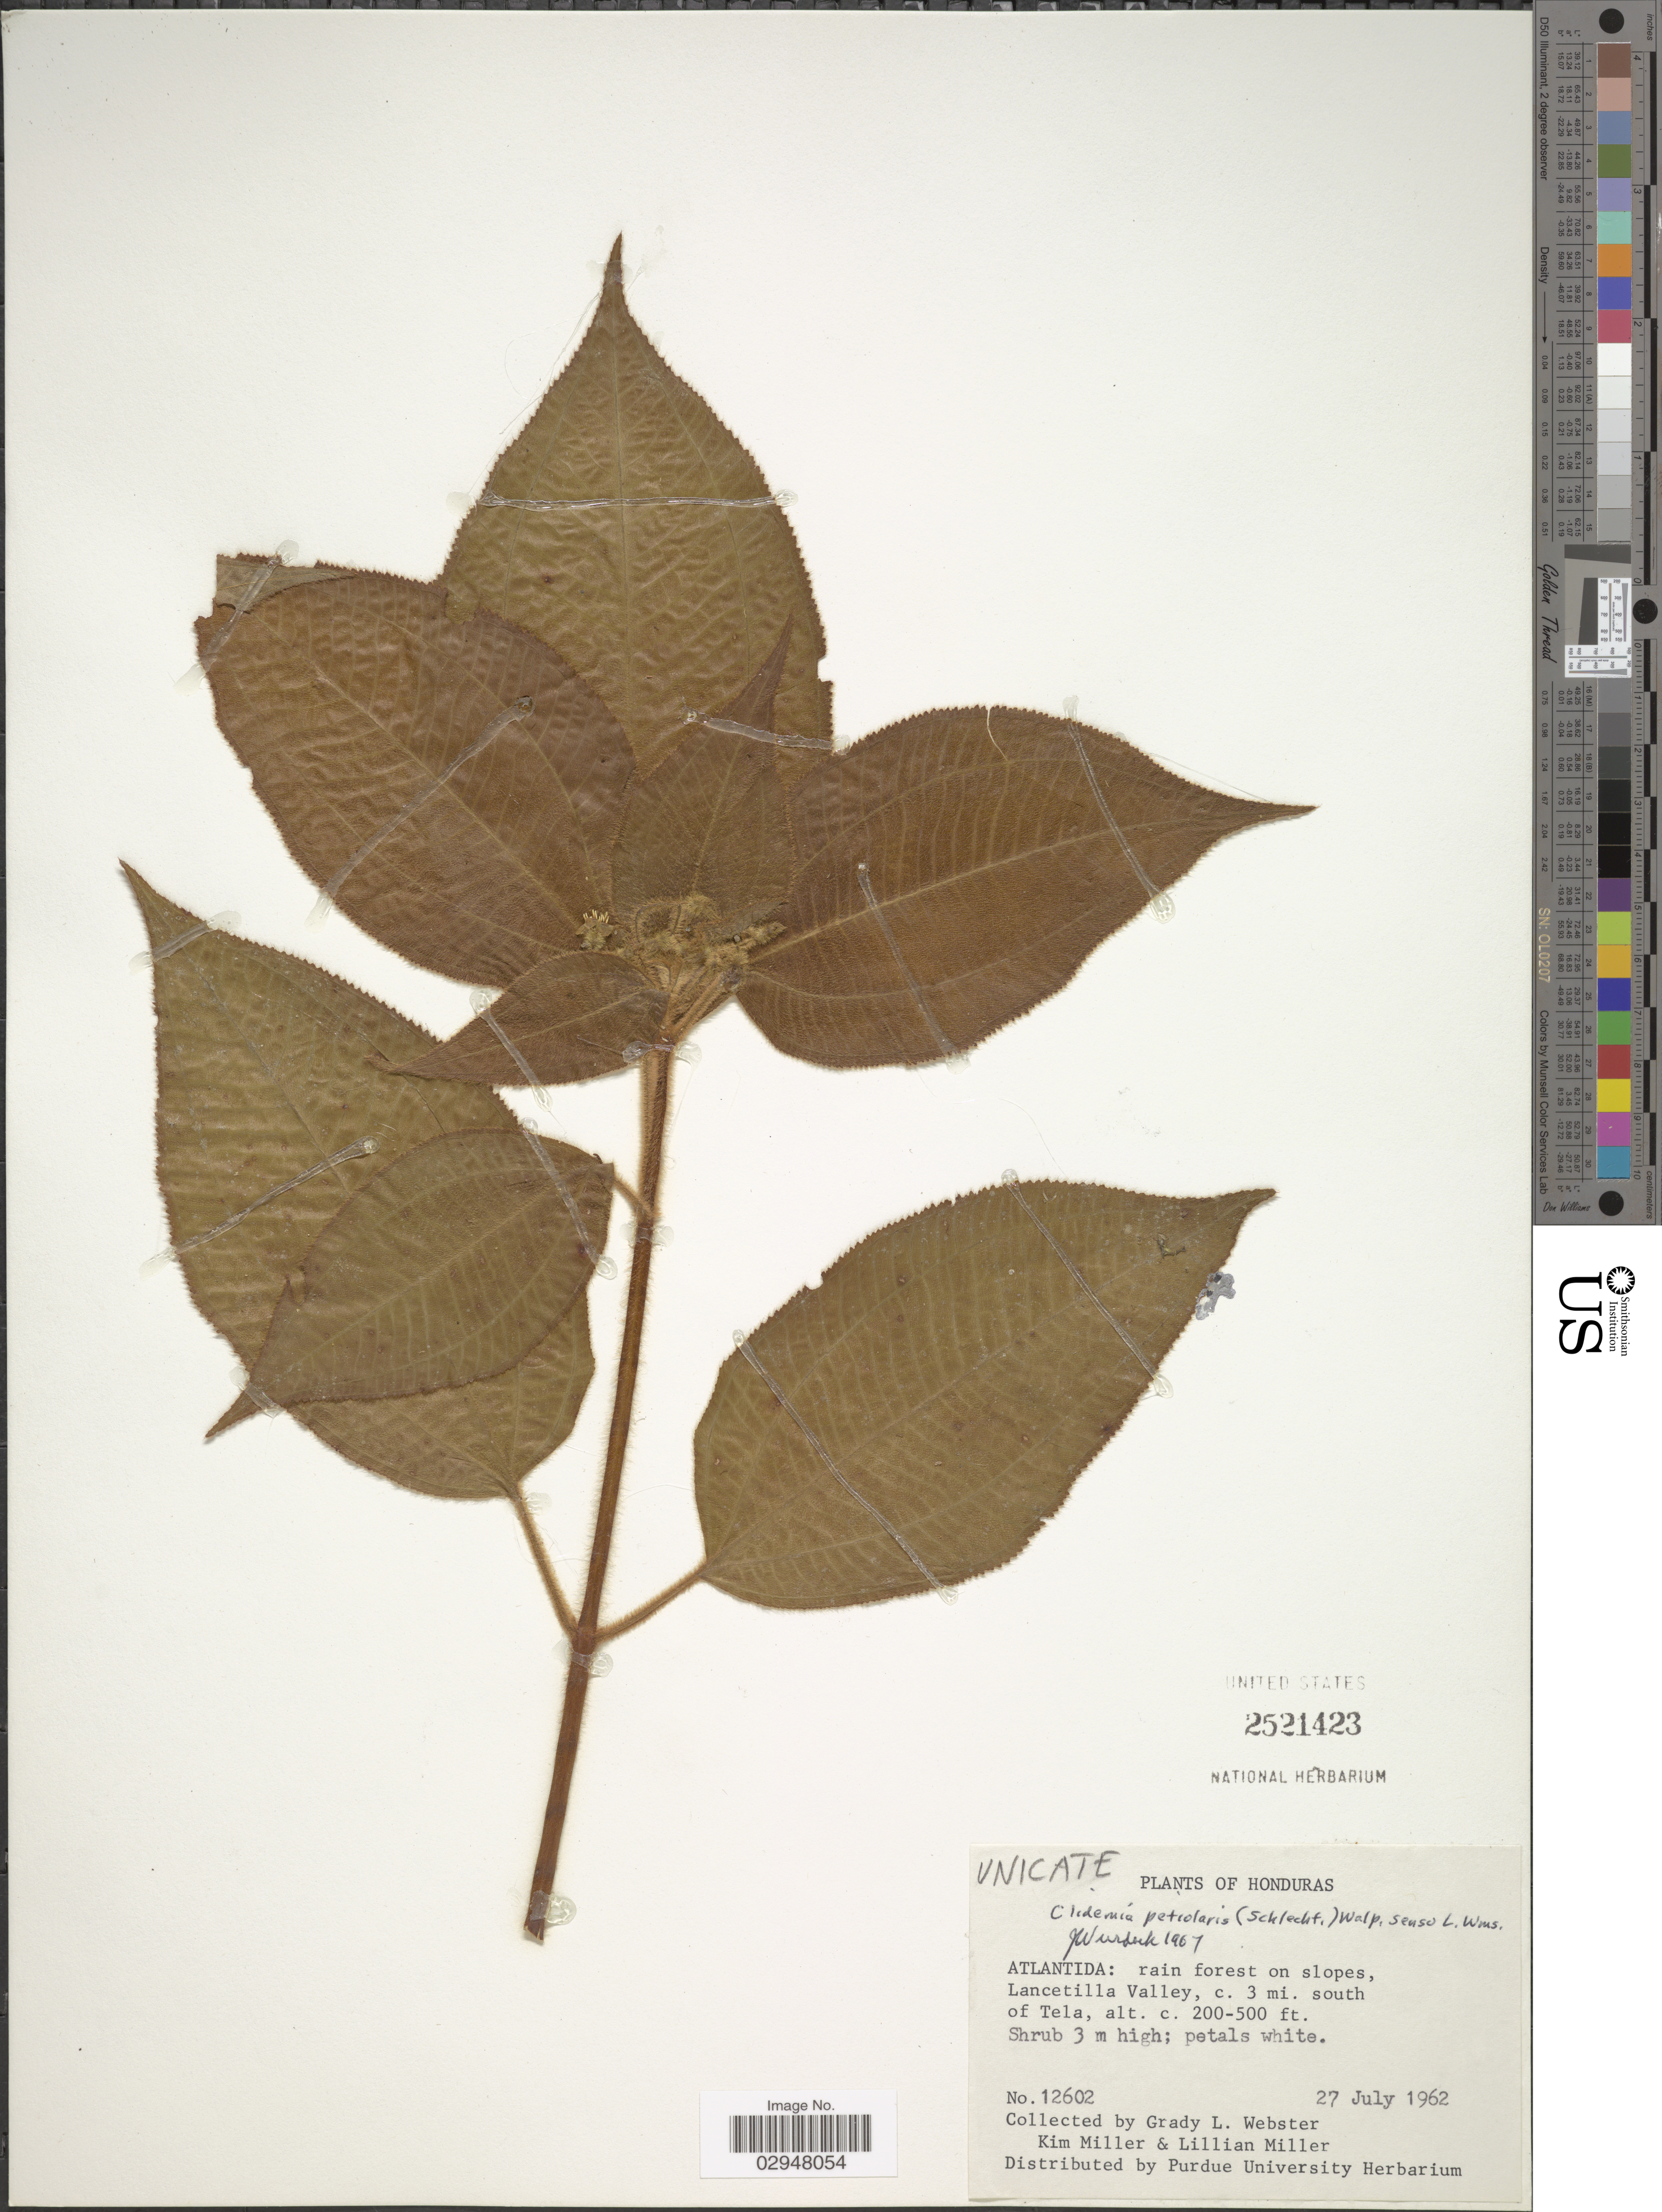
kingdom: Plantae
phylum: Tracheophyta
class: Magnoliopsida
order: Myrtales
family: Melastomataceae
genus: Clidemia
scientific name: Clidemia petiolaris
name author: (Schltdl. & Cham.) Schltdl. ex Triana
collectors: G. L. Webster, K. Miller & L. Miller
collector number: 12602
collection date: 1962-07-27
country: Honduras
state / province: Atlántida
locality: Rain forest on slopes, Lancetilla Valley, c. 3 mi. south of Tela.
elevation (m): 61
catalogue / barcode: US 2521423